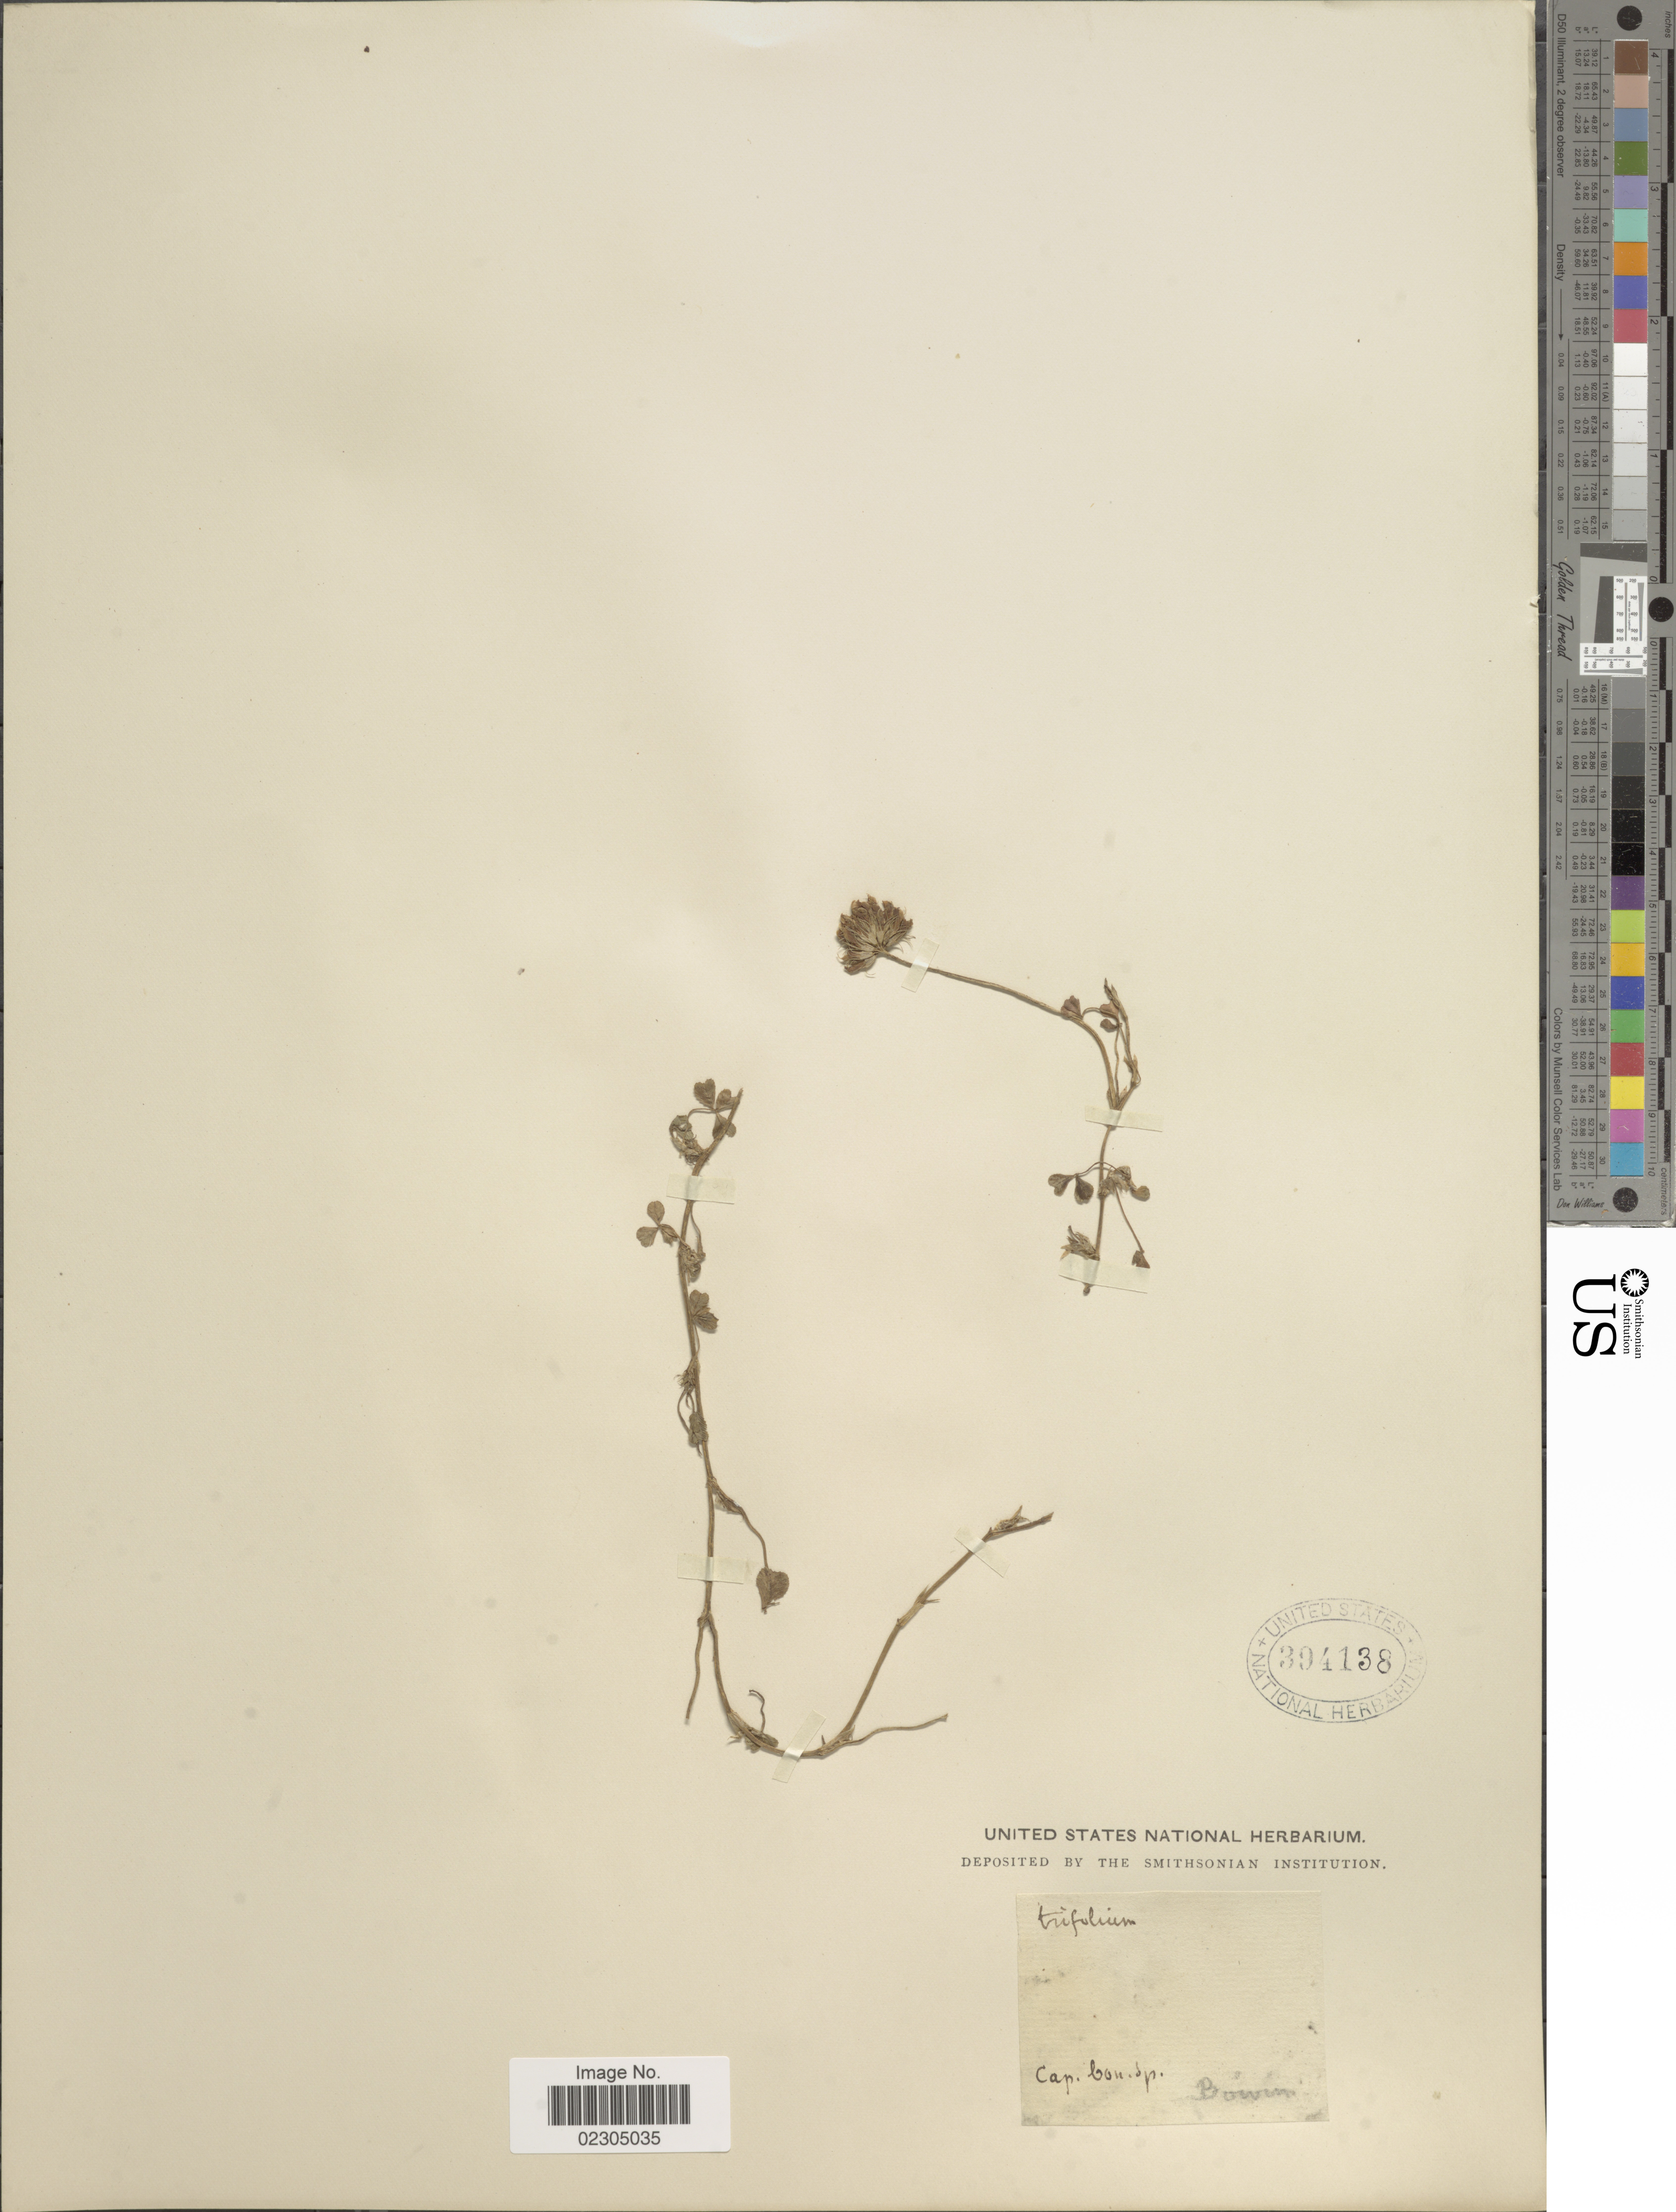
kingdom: Plantae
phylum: Tracheophyta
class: Magnoliopsida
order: Fabales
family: Fabaceae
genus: Trifolium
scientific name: Trifolium sp.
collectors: -- Boivin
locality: Cap. bon. Sp.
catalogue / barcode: US 394138